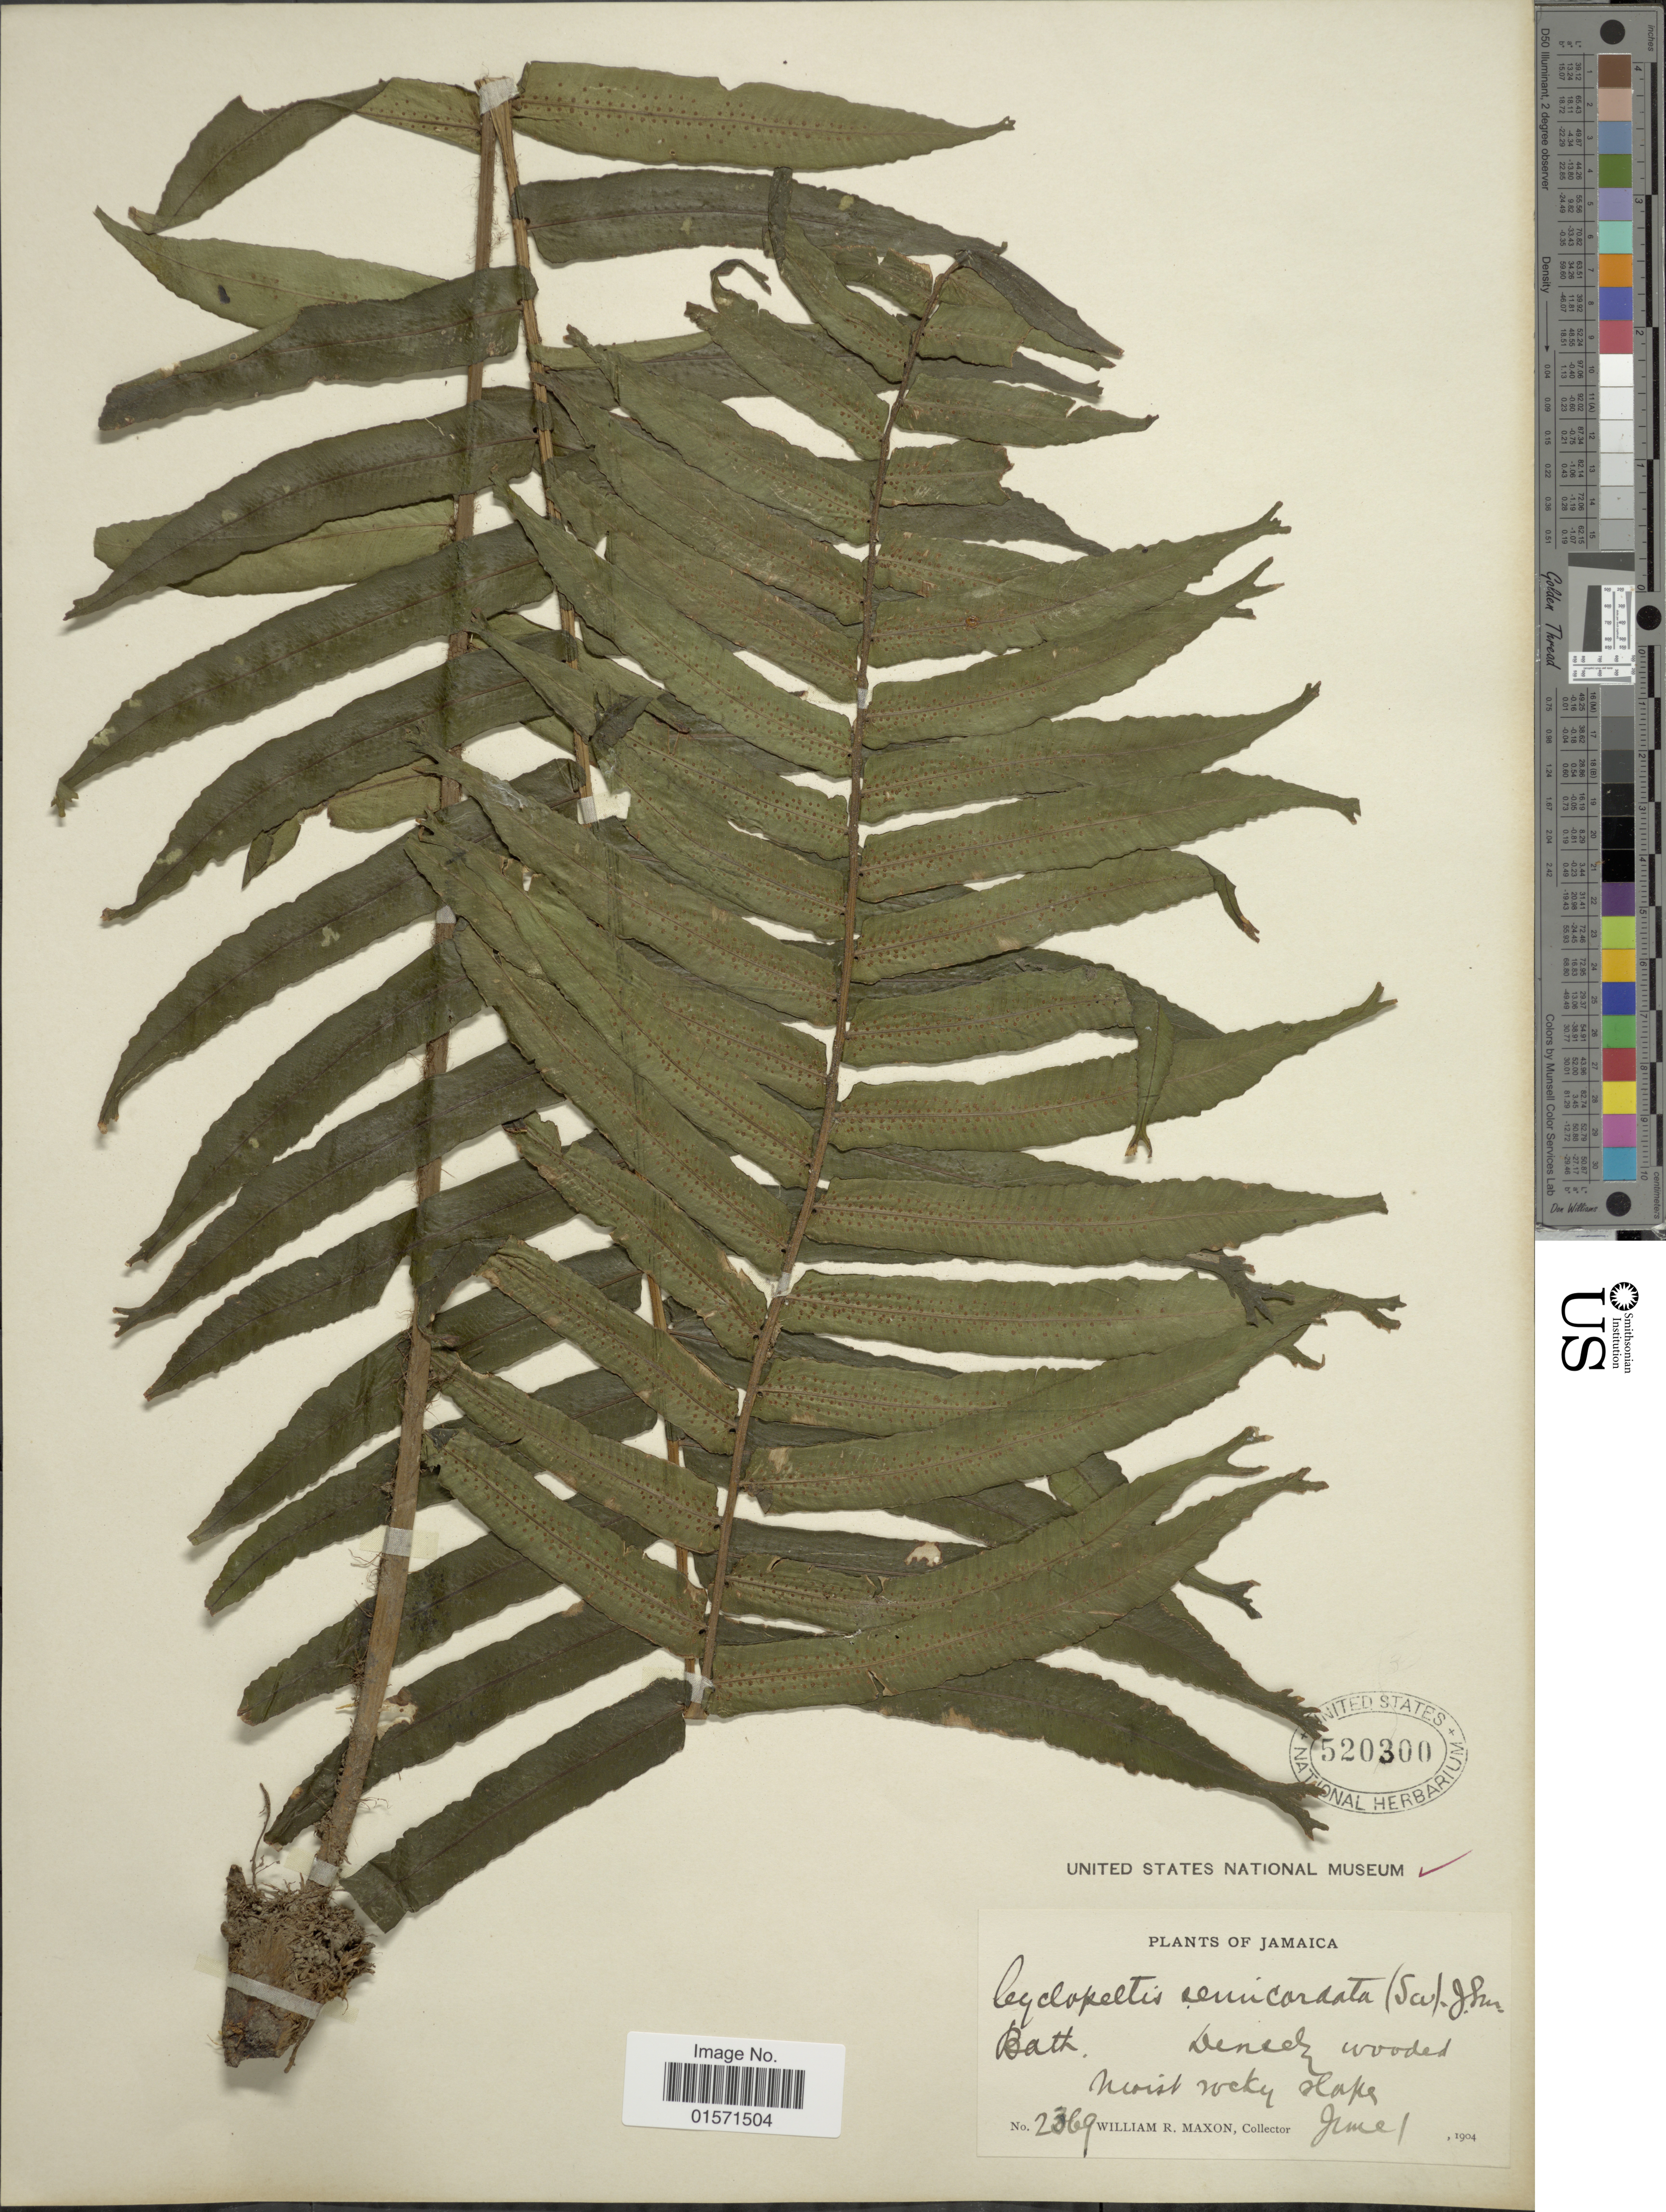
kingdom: Plantae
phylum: Tracheophyta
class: Polypodiopsida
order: Polypodiales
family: Lomariopsidaceae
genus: Cyclopeltis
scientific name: Cyclopeltis semicordata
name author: (Sw.) J. Sm.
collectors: W. R. Maxon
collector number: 2369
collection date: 1904-06-01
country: Jamaica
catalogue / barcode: US 520300